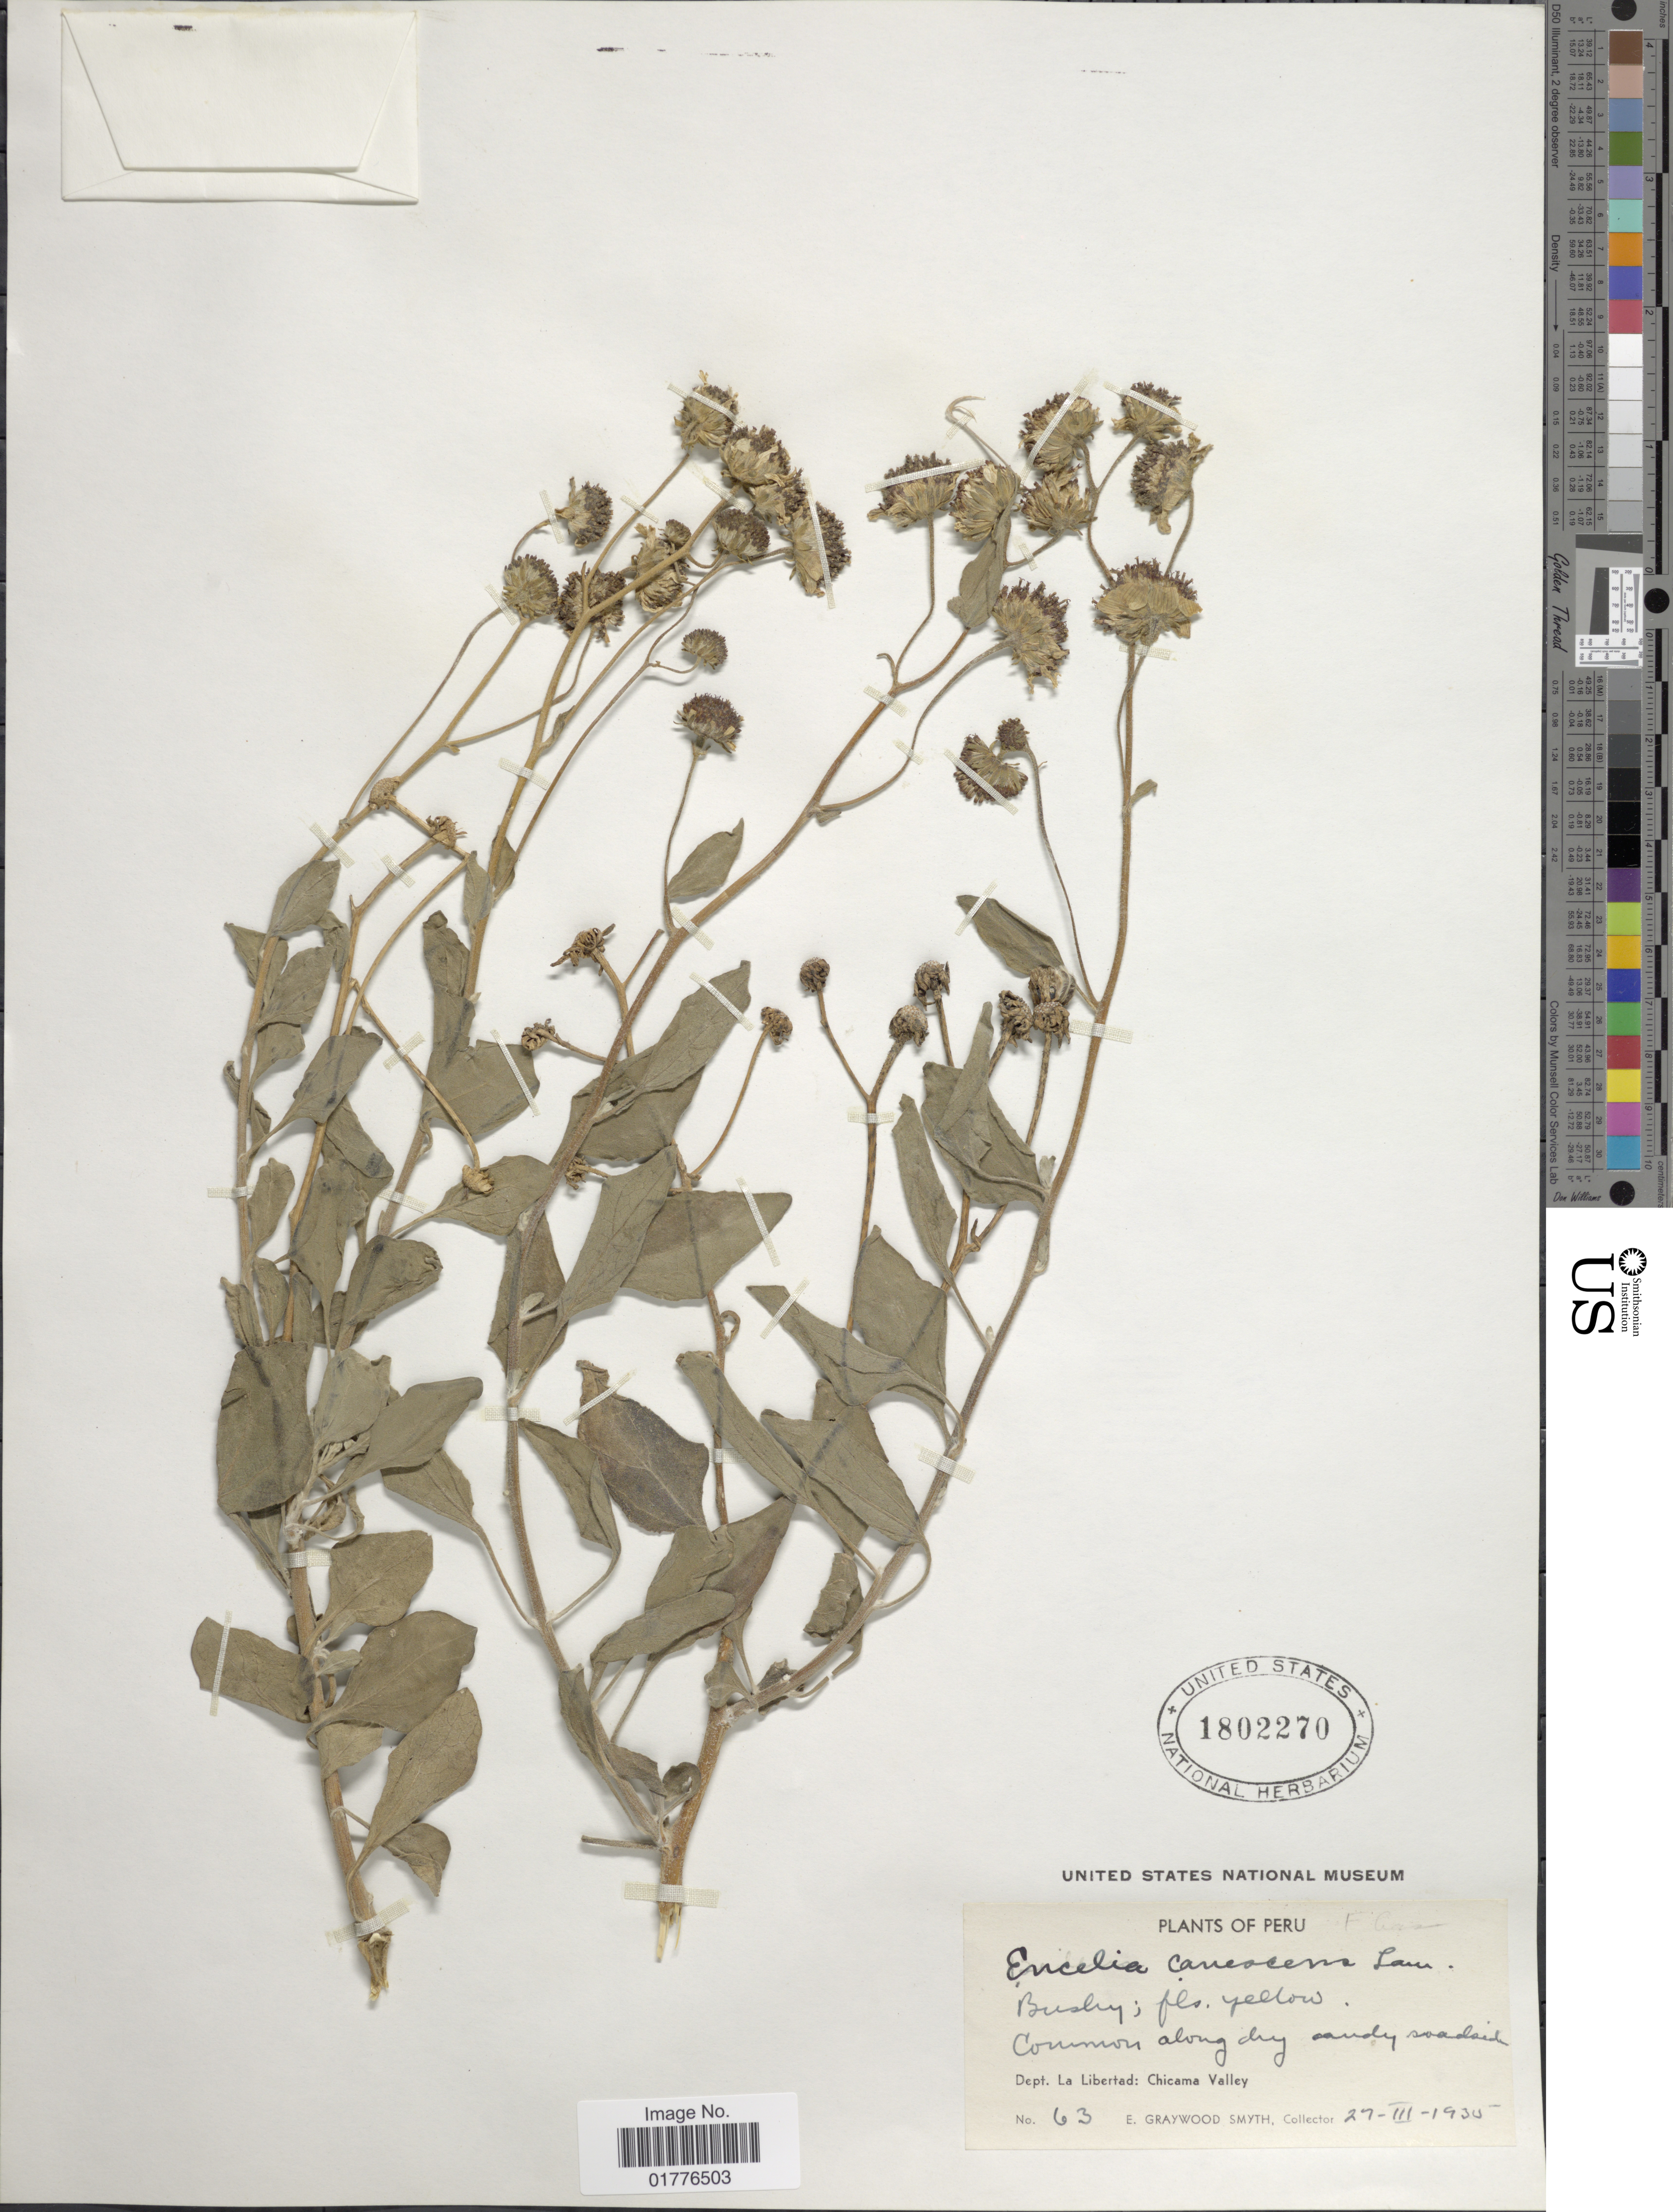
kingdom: Plantae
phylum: Tracheophyta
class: Magnoliopsida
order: Asterales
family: Asteraceae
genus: Encelia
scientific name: Encelia canescens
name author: Lam.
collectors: E. G. Smyth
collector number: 63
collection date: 1935-03-27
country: Peru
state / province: La Libertad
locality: Chicama Valley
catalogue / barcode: US 1802270